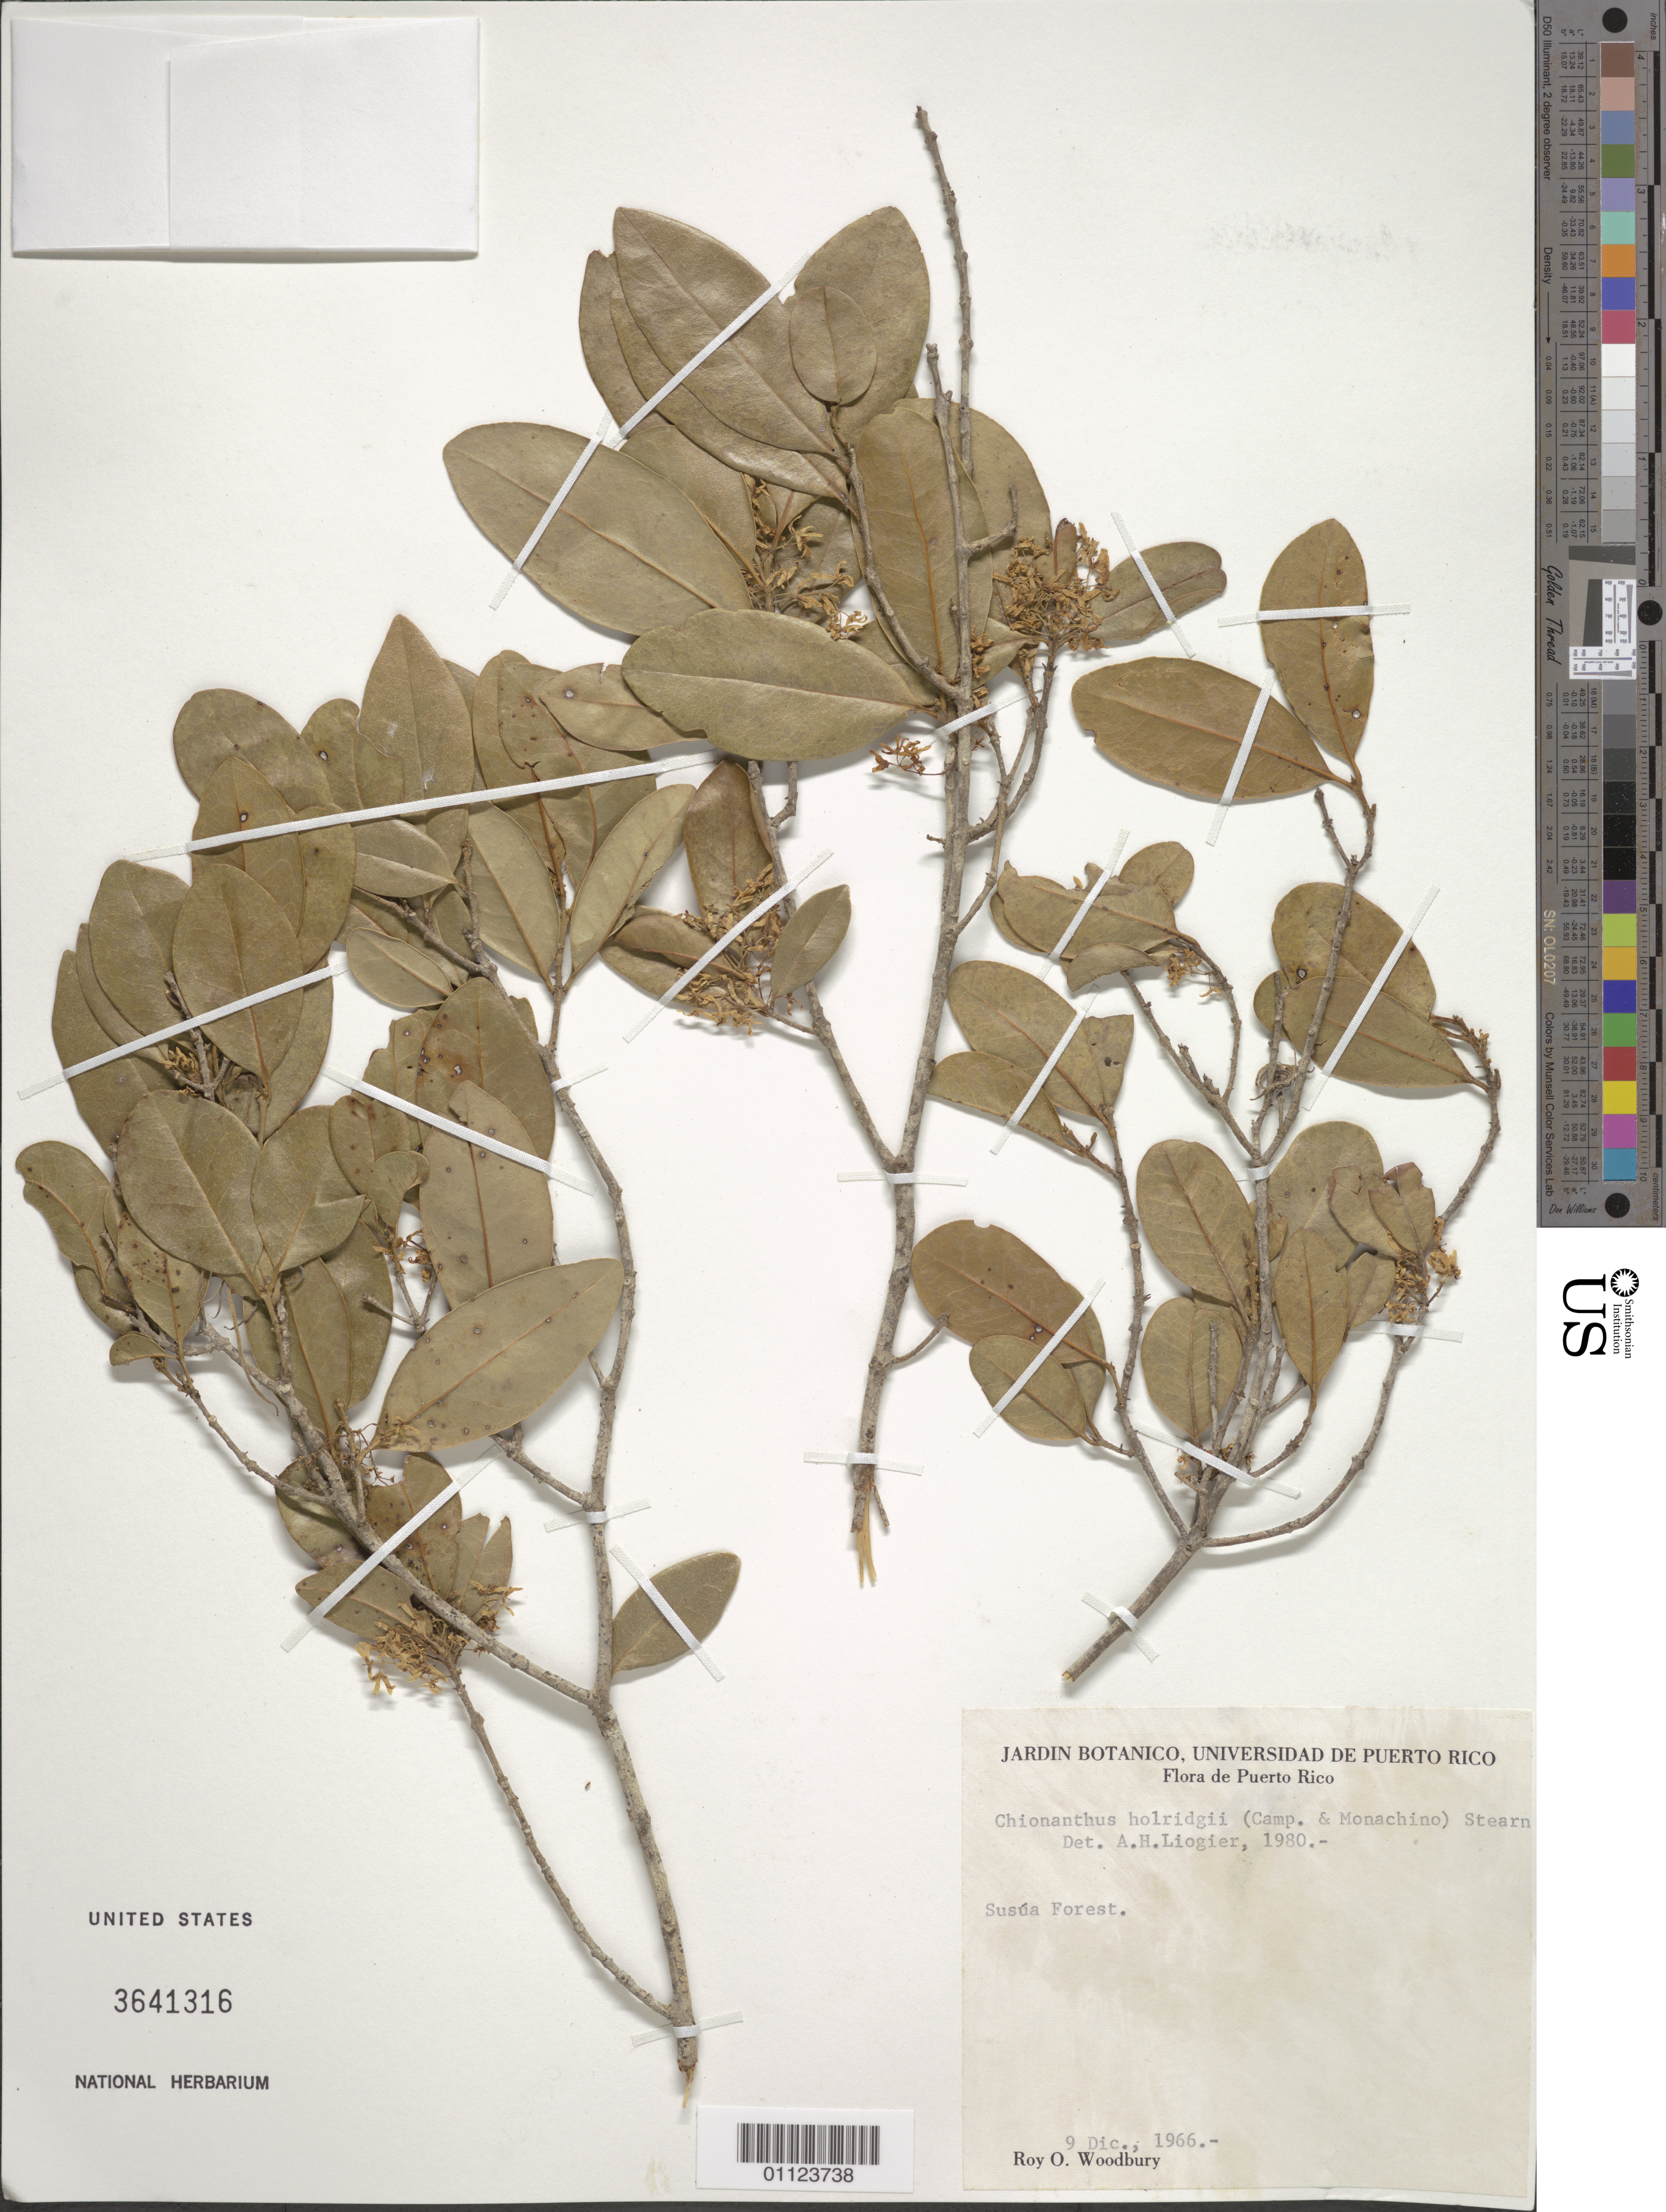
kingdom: Plantae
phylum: Tracheophyta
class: Magnoliopsida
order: Lamiales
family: Oleaceae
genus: Chionanthus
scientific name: Chionanthus holdridgei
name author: (Camp & Monach.) Stearn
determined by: Liogier, Alain H.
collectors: R. O. Woodbury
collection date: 1966-12-09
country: Puerto Rico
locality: Susúa Forest.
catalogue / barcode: US 3641316